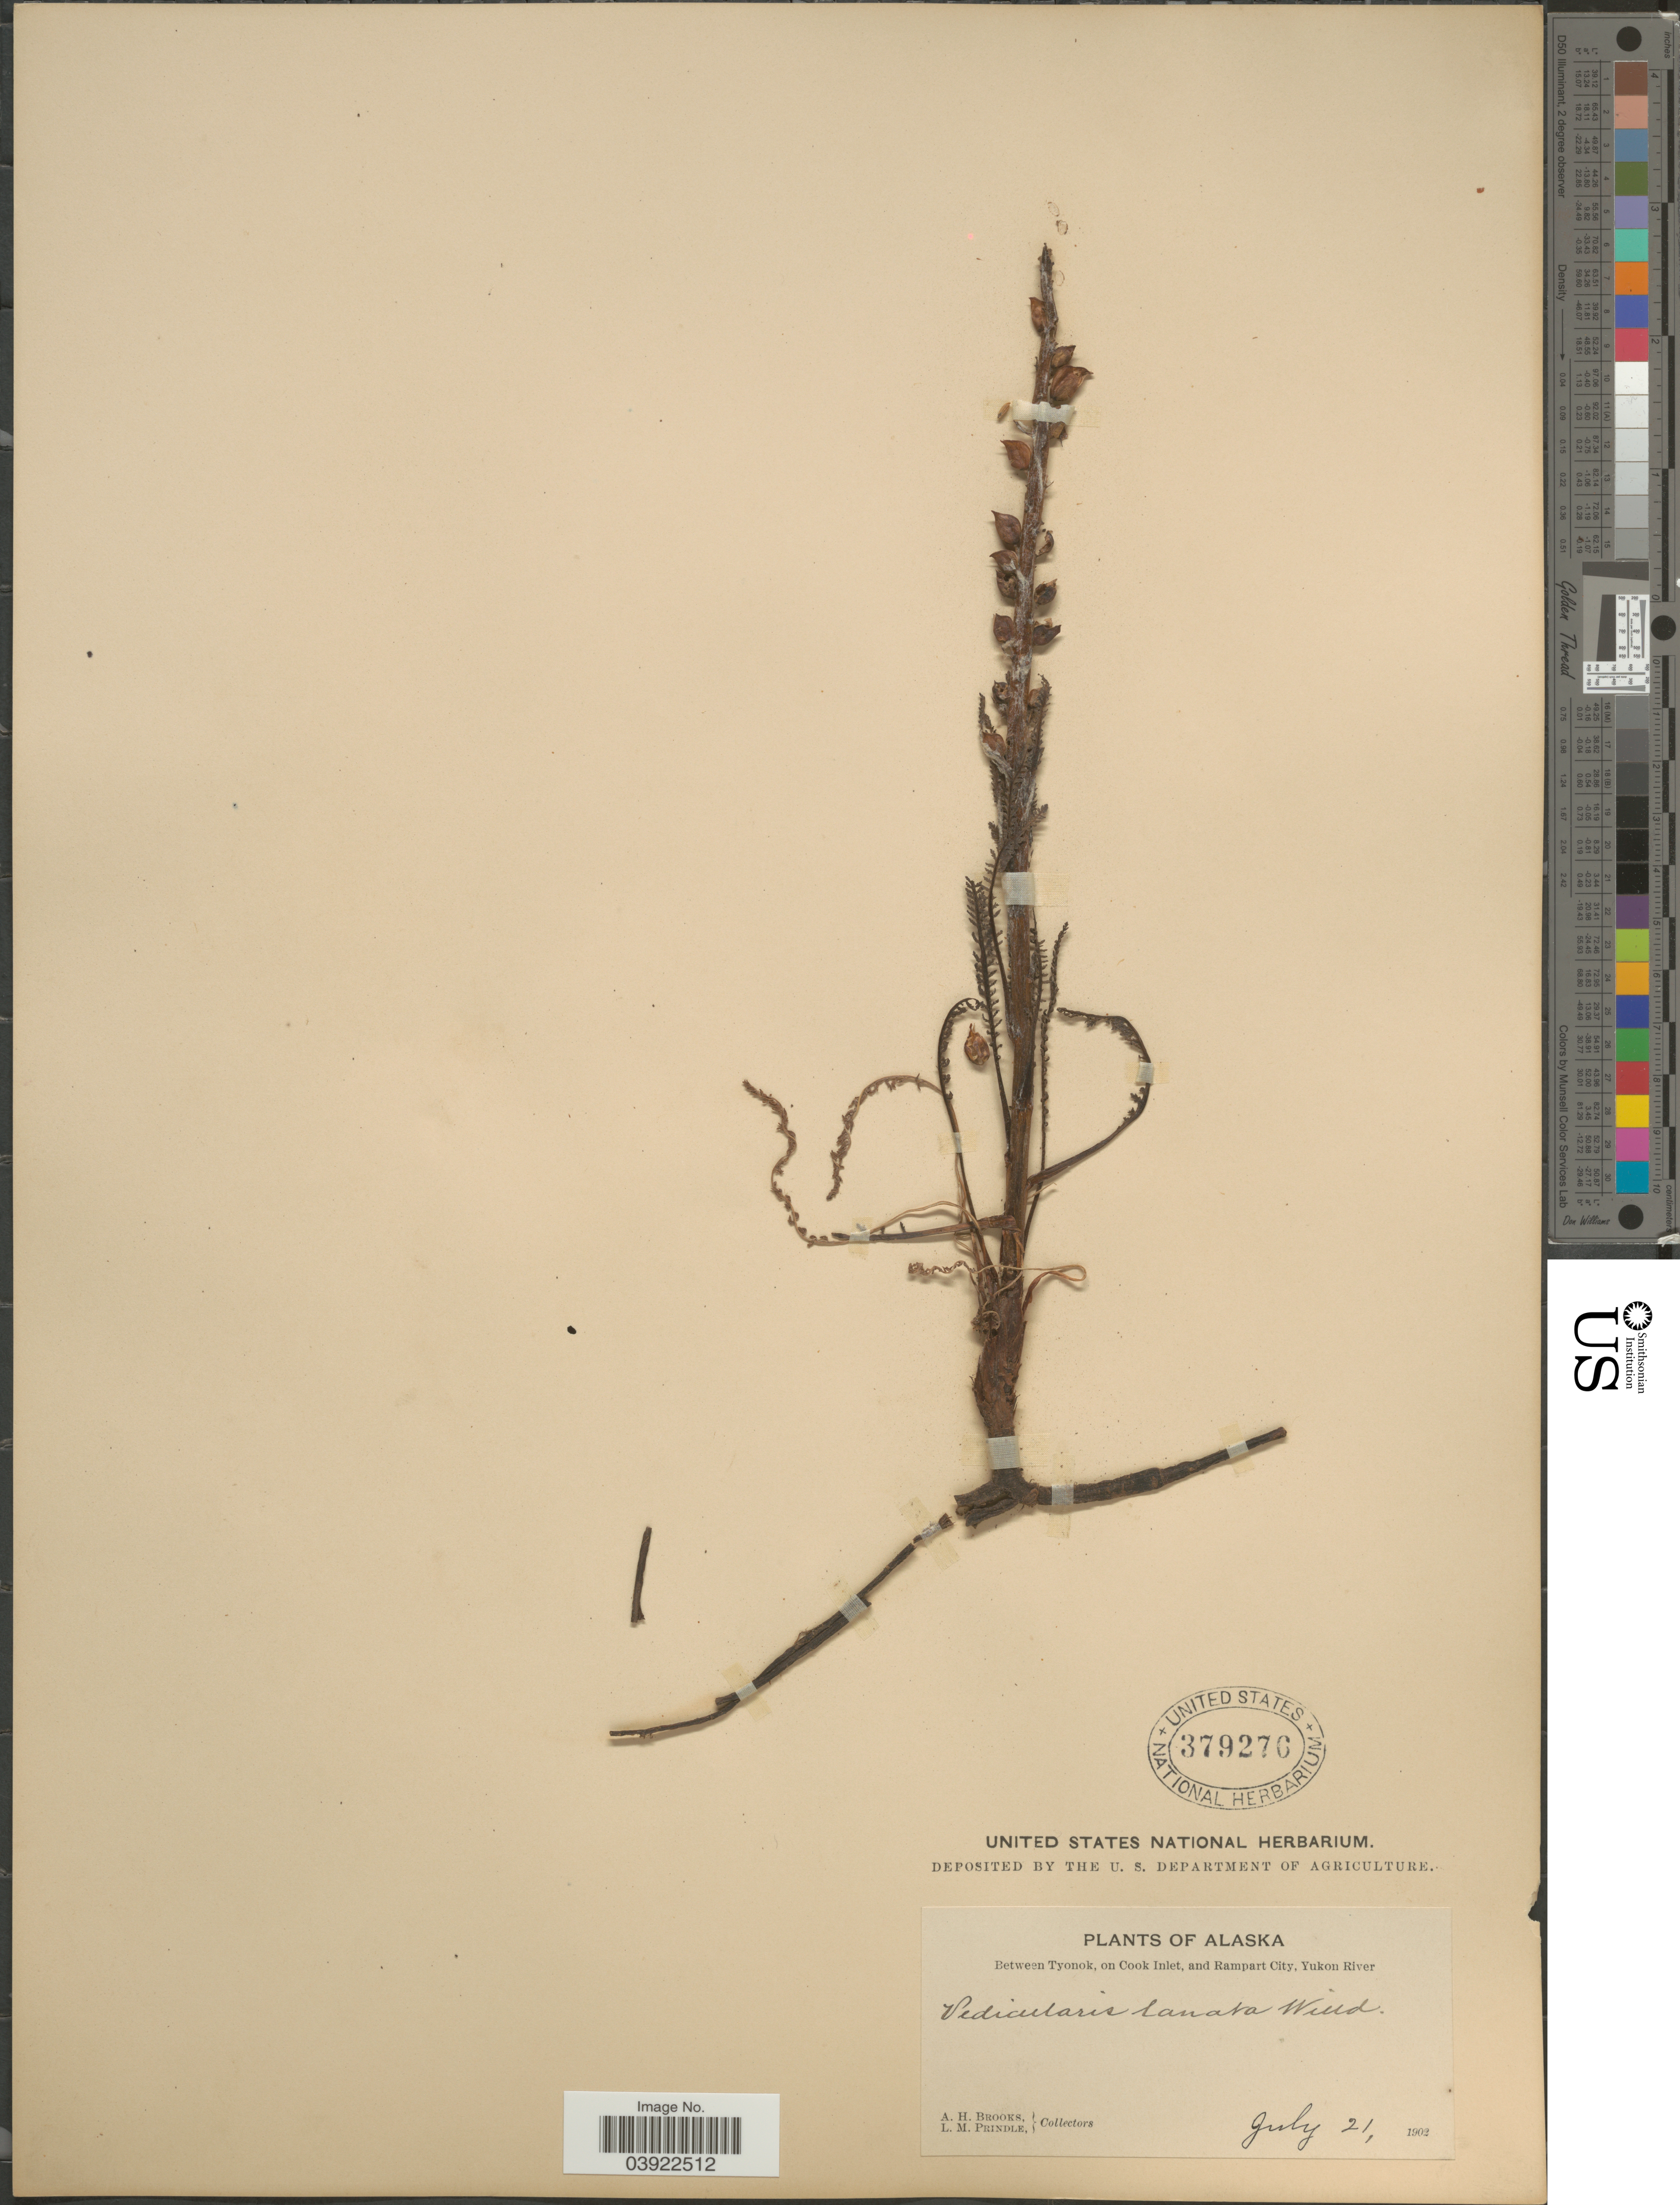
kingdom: Plantae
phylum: Tracheophyta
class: Magnoliopsida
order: Lamiales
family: Orobanchaceae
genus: Pedicularis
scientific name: Pedicularis lanata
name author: Willd. ex Cham. & Schltdl.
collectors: A. Brooks & L. Prindle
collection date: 1902-07-21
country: United States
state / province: Alaska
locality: Between Tyonok, on Cook Inlet, and Rampart City, Yukon River.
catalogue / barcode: US 379276